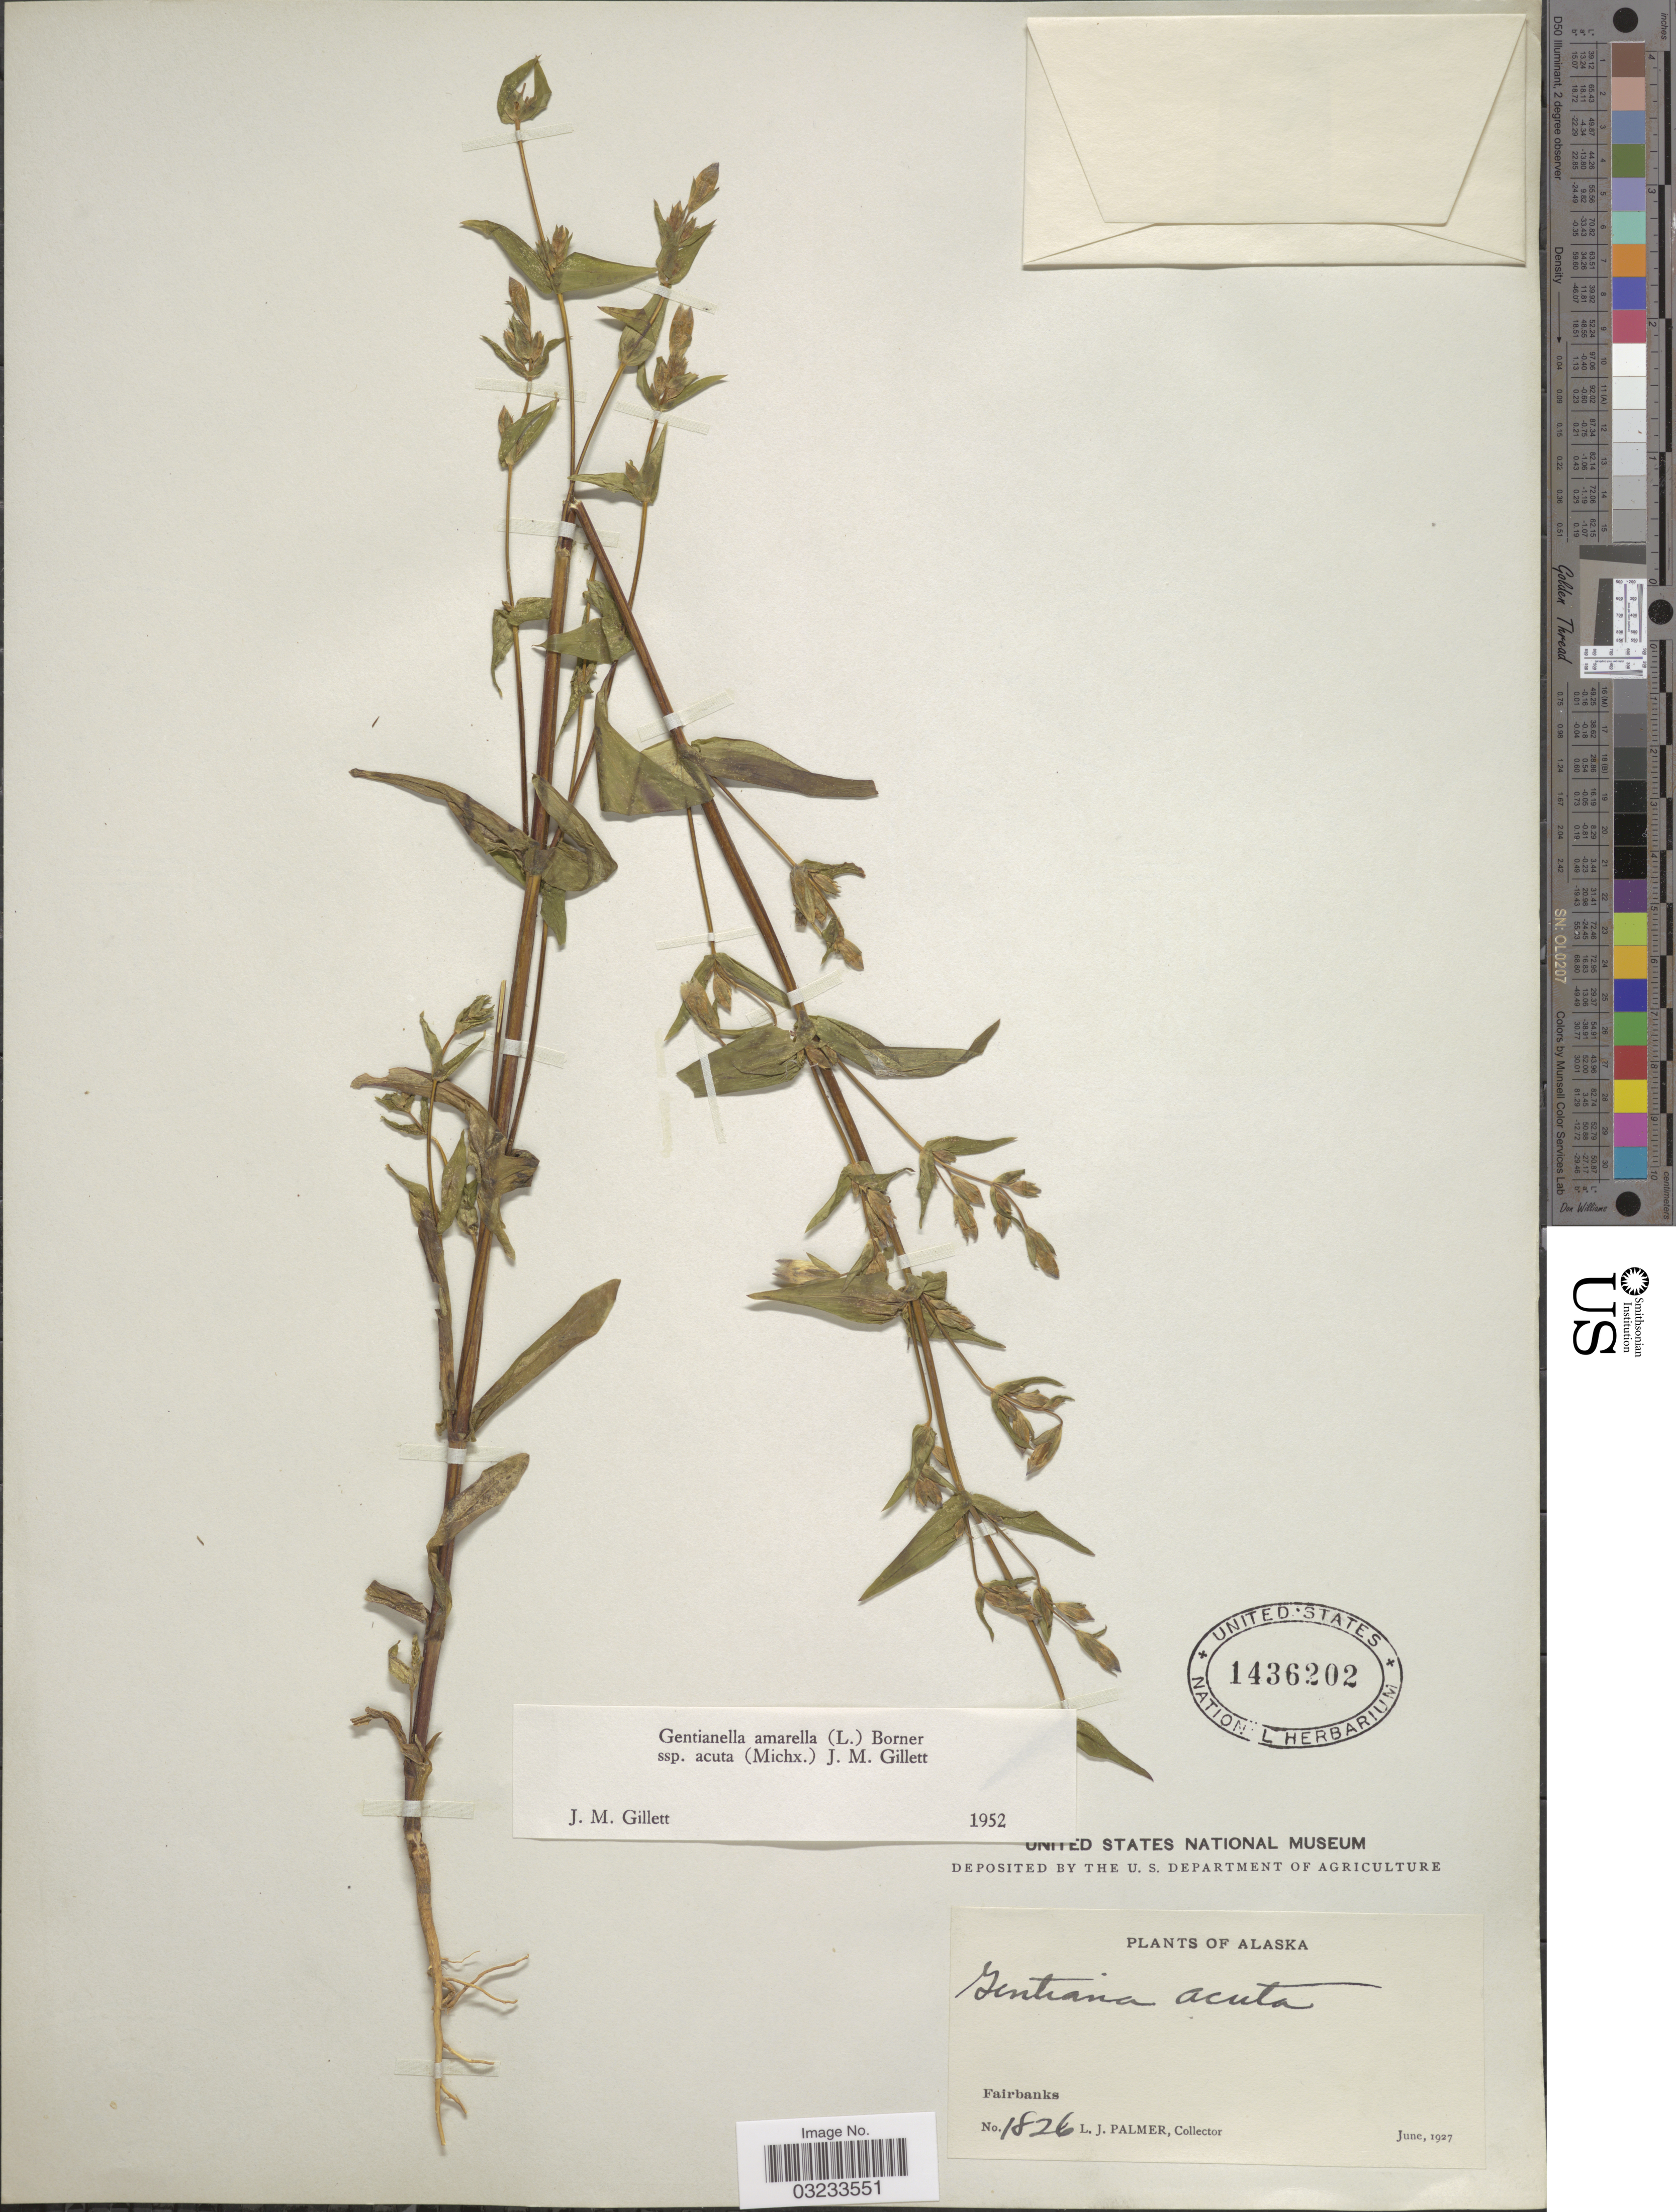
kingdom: Plantae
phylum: Tracheophyta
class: Magnoliopsida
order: Gentianales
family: Gentianaceae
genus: Gentiana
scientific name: Gentiana acuta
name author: Michx.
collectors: L. J. Palmer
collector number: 1826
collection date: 1927-06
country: United States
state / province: Alaska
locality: Fairbanks.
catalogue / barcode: US 1436202